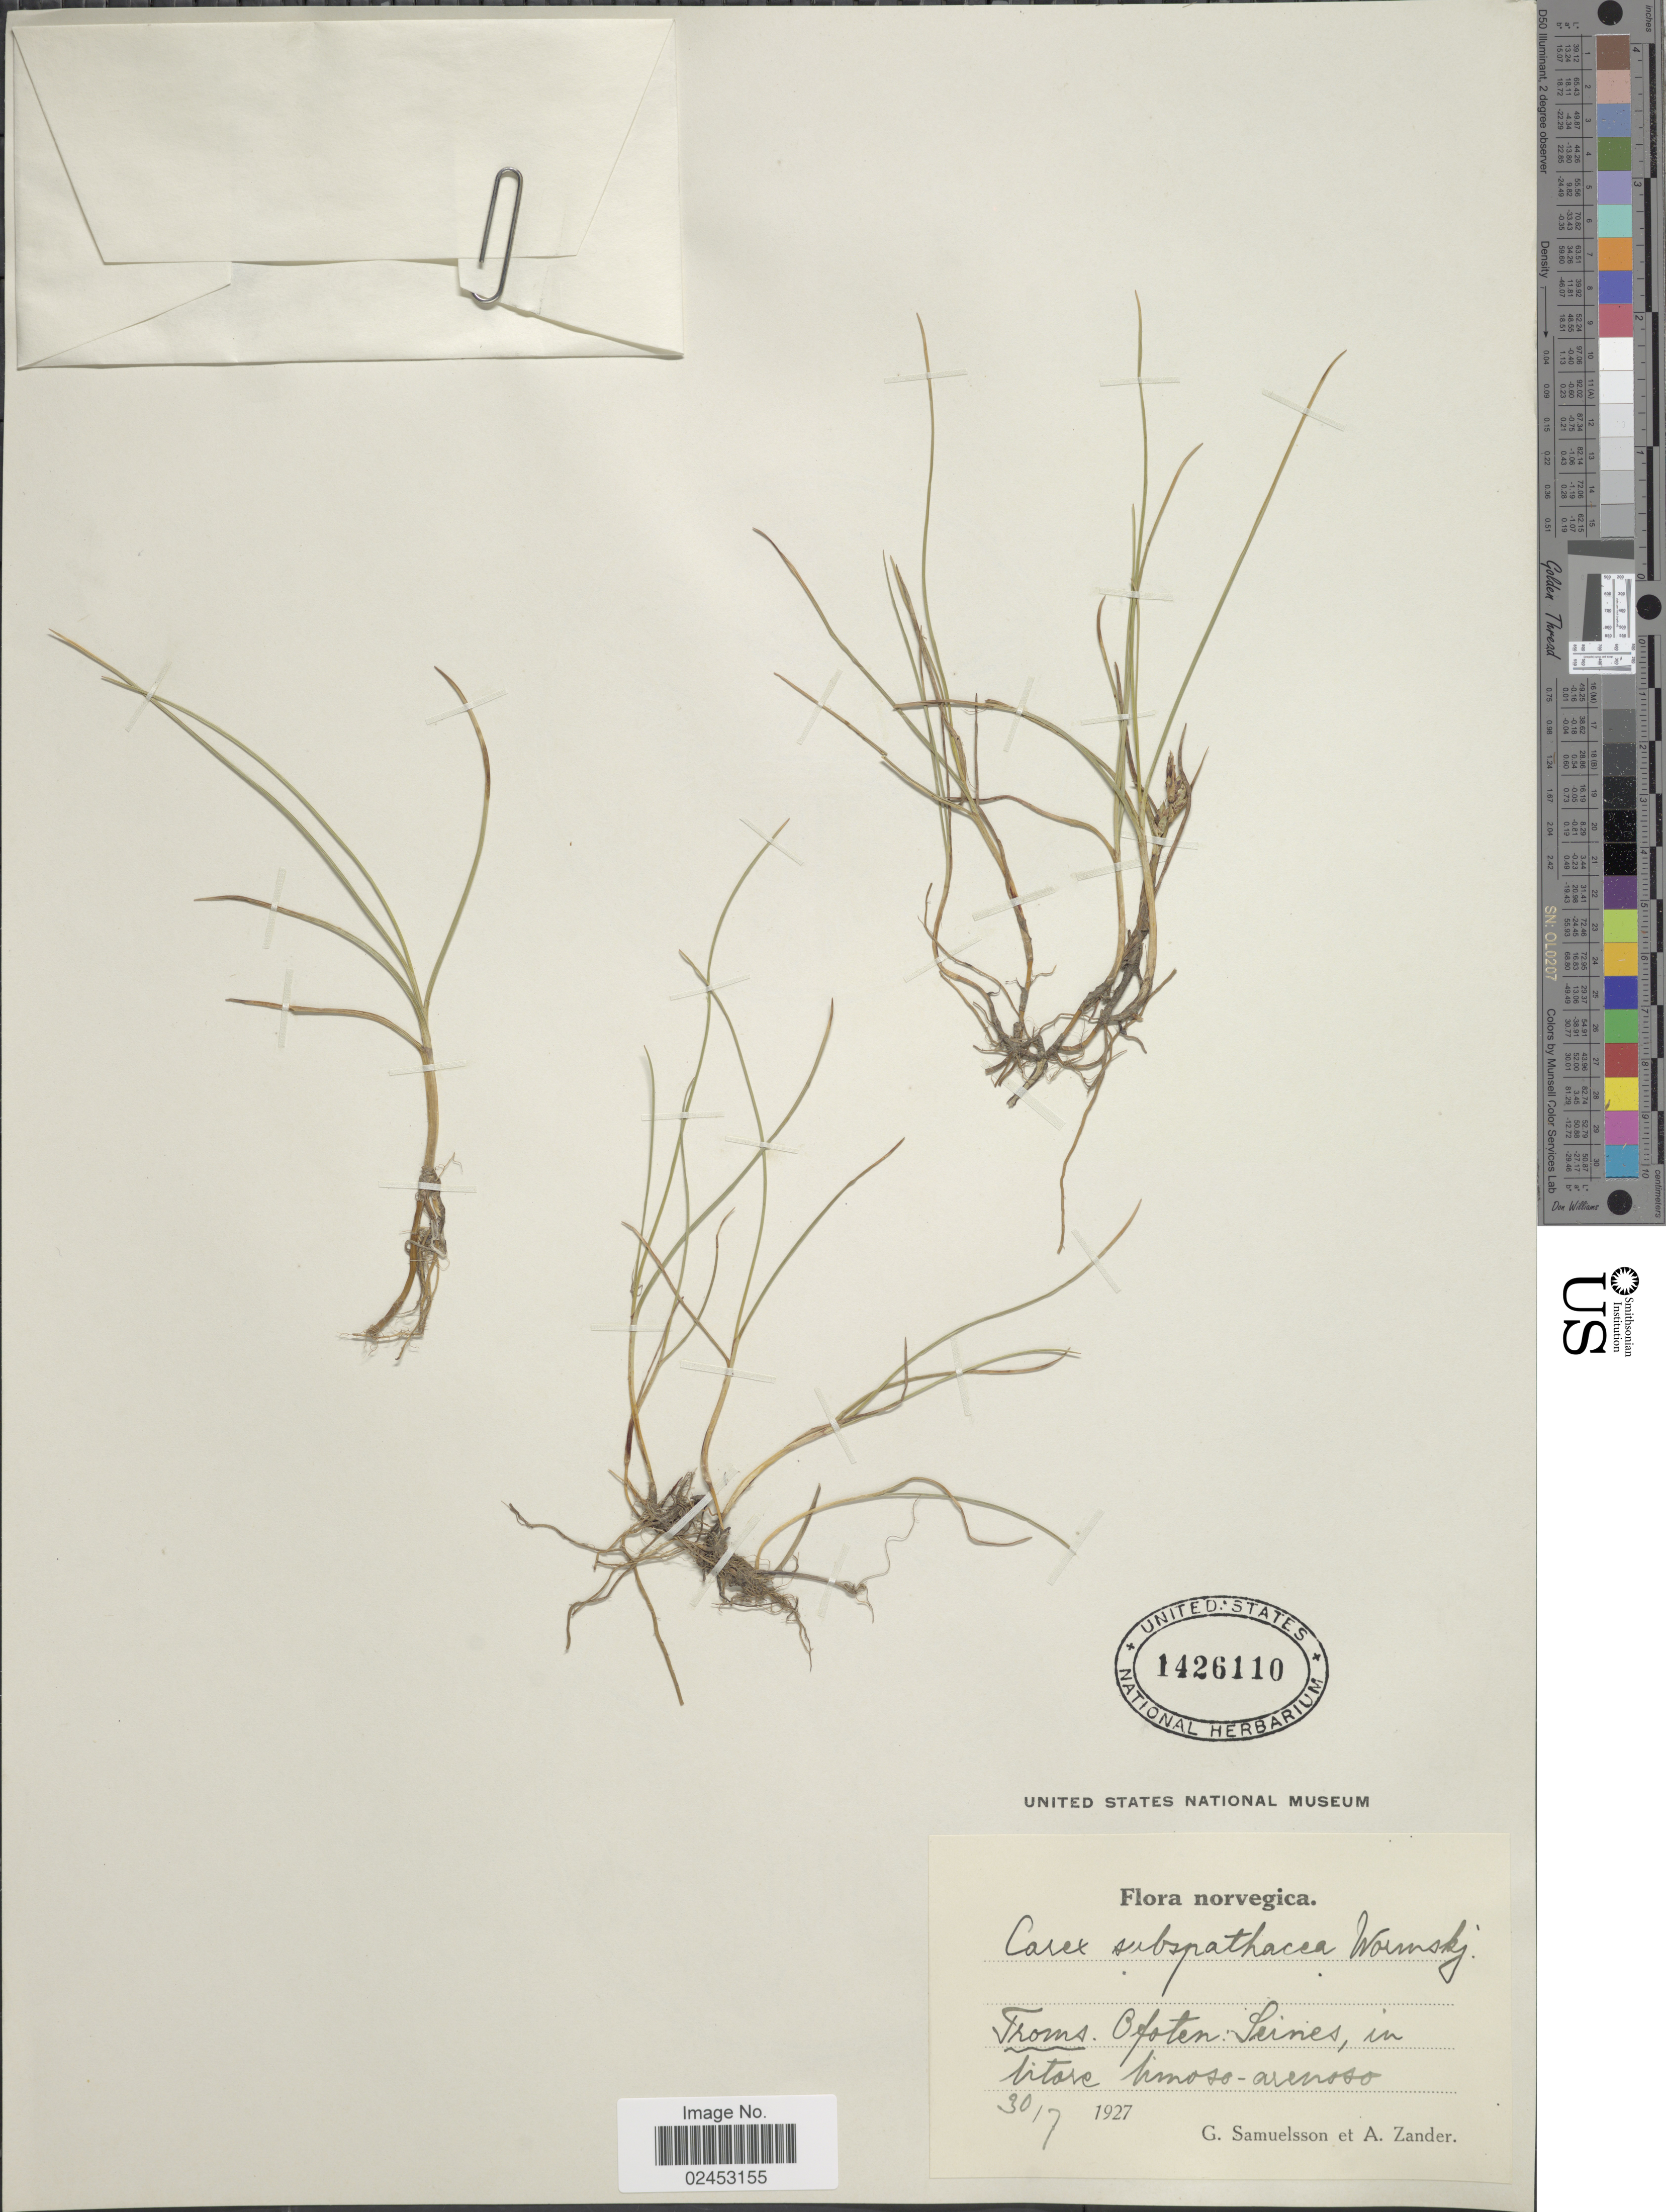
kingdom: Plantae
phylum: Tracheophyta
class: Liliopsida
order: Poales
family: Cyperaceae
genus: Carex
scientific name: Carex subspathacea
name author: Wormsk. ex Hornem.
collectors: G. Samuelsson & A. Zander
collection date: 1927-07-30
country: Norway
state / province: Troms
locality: Norvegica, Troms, Osfoten: Seines, in litore limoso-arenoso.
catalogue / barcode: US 1426110